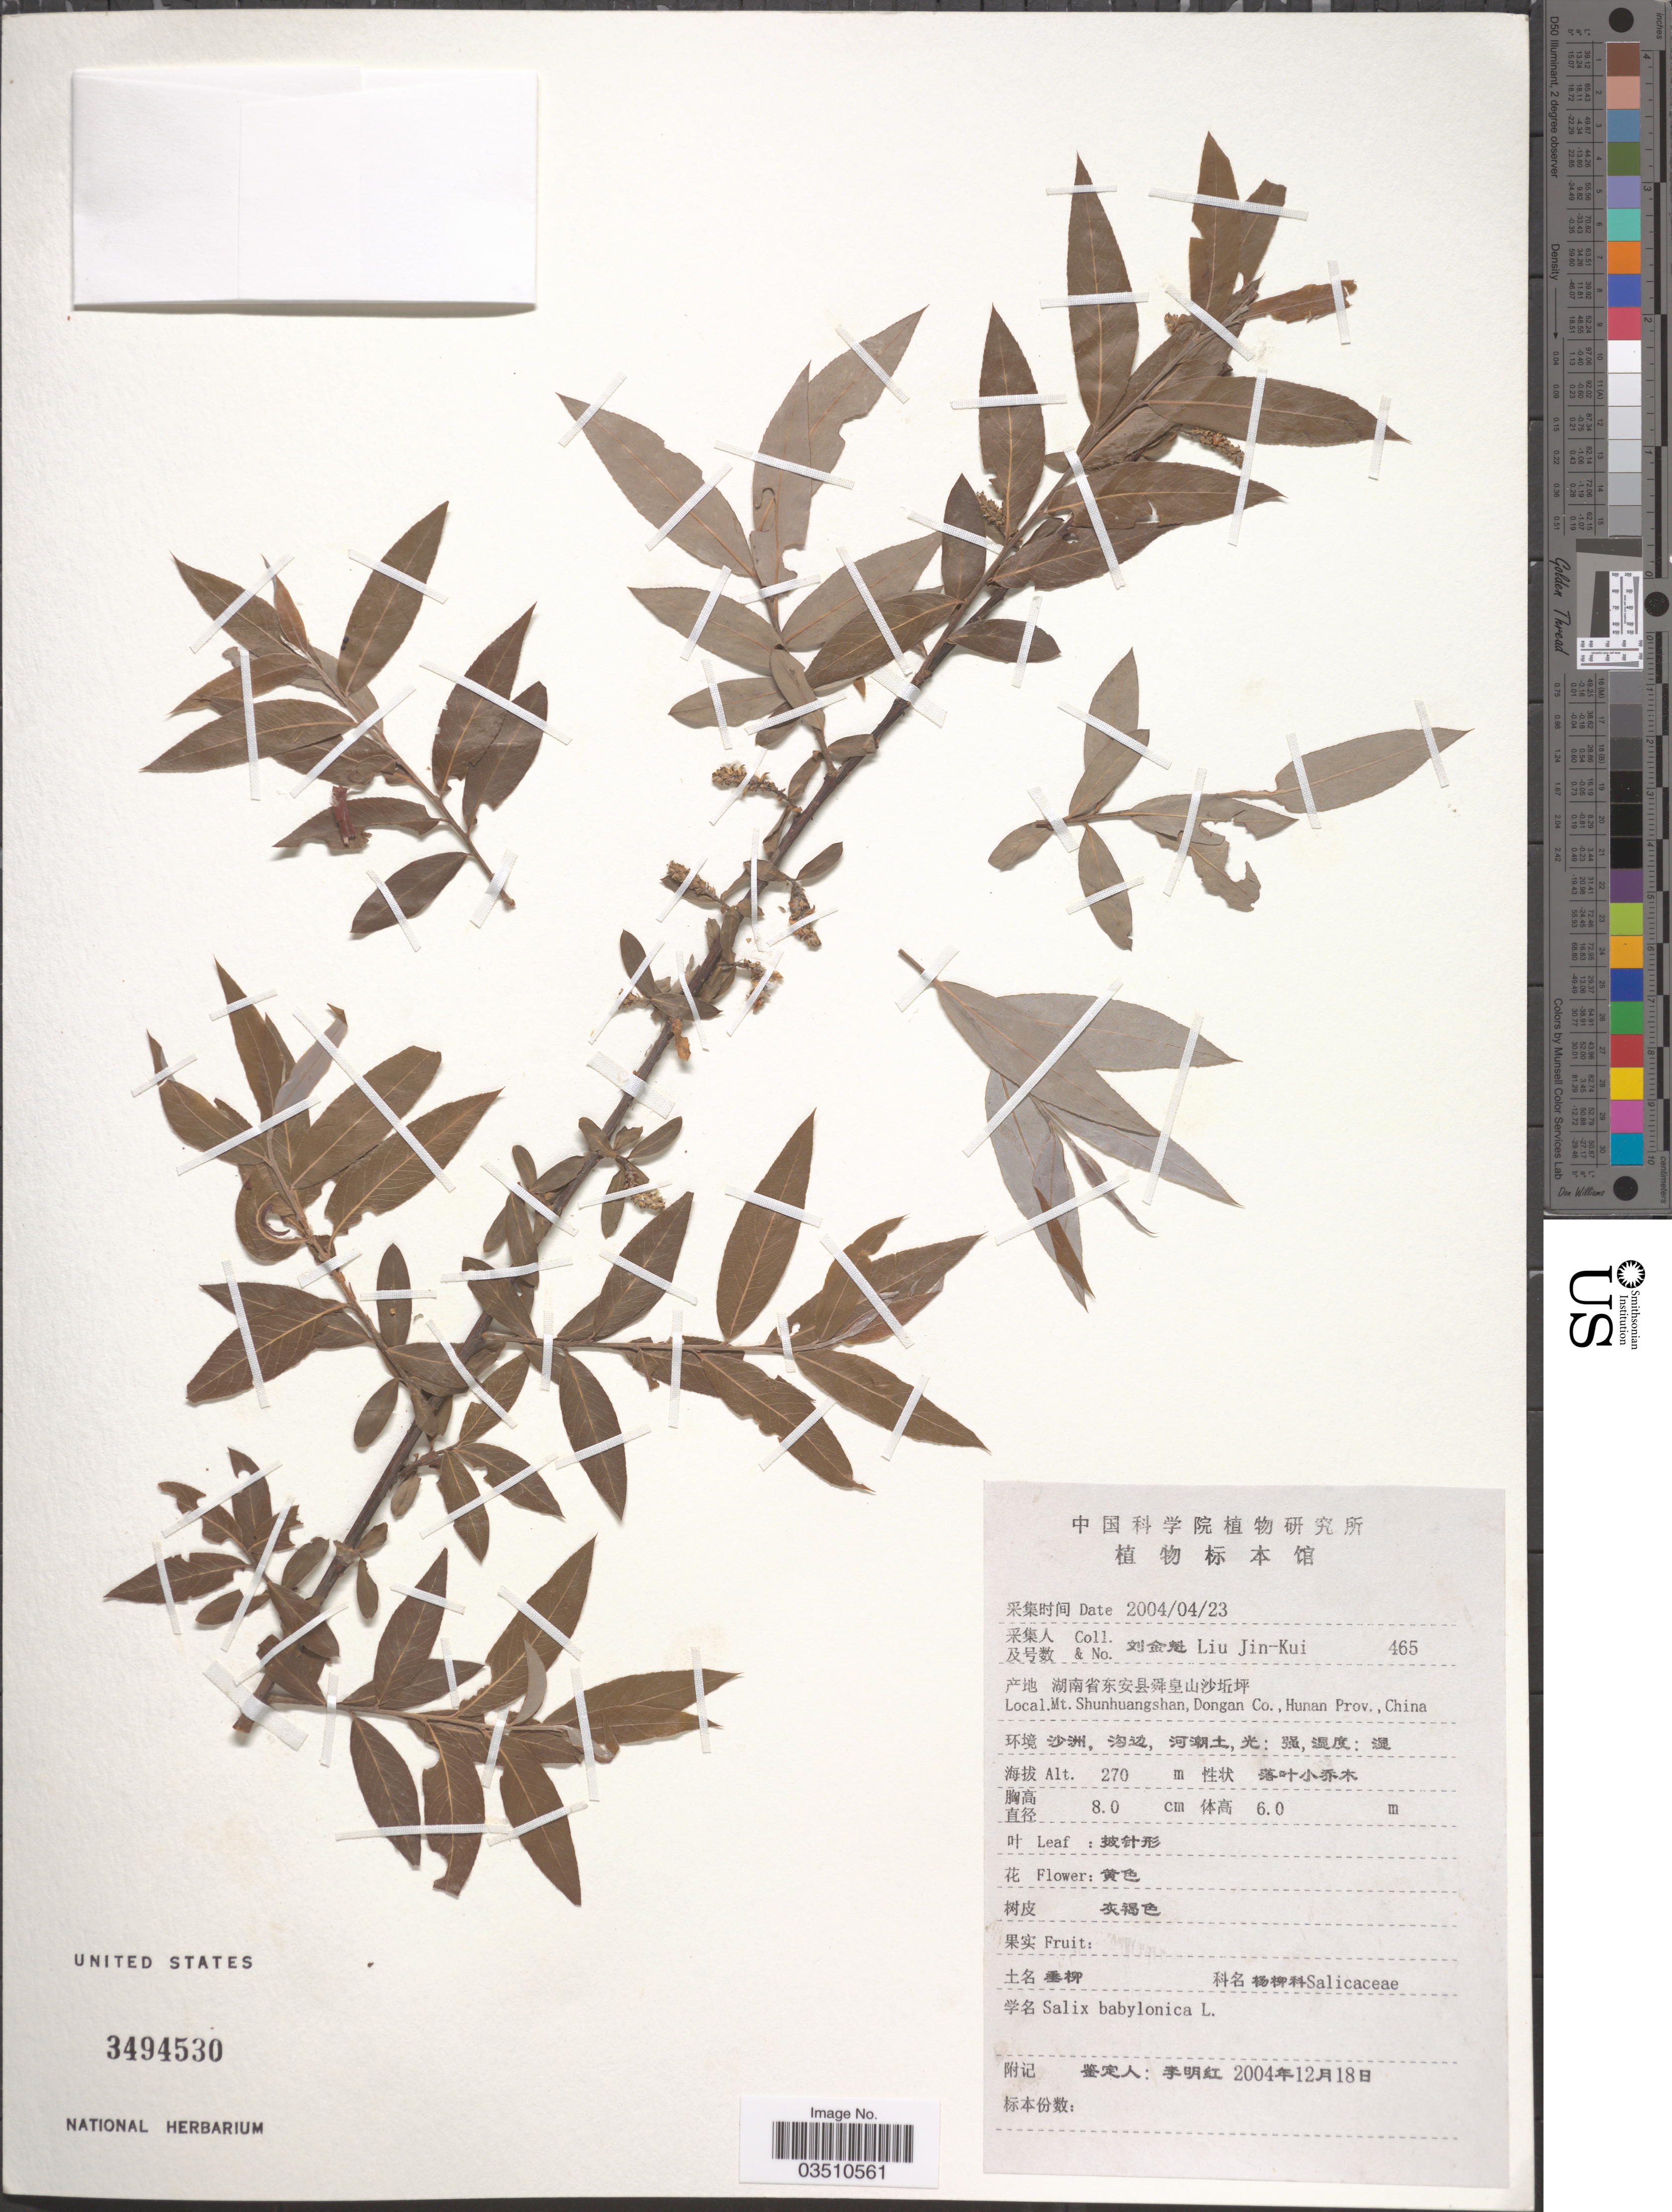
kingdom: Plantae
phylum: Tracheophyta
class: Magnoliopsida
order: Malpighiales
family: Salicaceae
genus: Salix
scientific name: Salix babylonica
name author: L.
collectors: Liu Jin-Kui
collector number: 465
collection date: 2004-04-23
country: China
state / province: Hunan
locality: Mt. Shunhuangshan, Dongan Co.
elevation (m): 270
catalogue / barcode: US 3494530